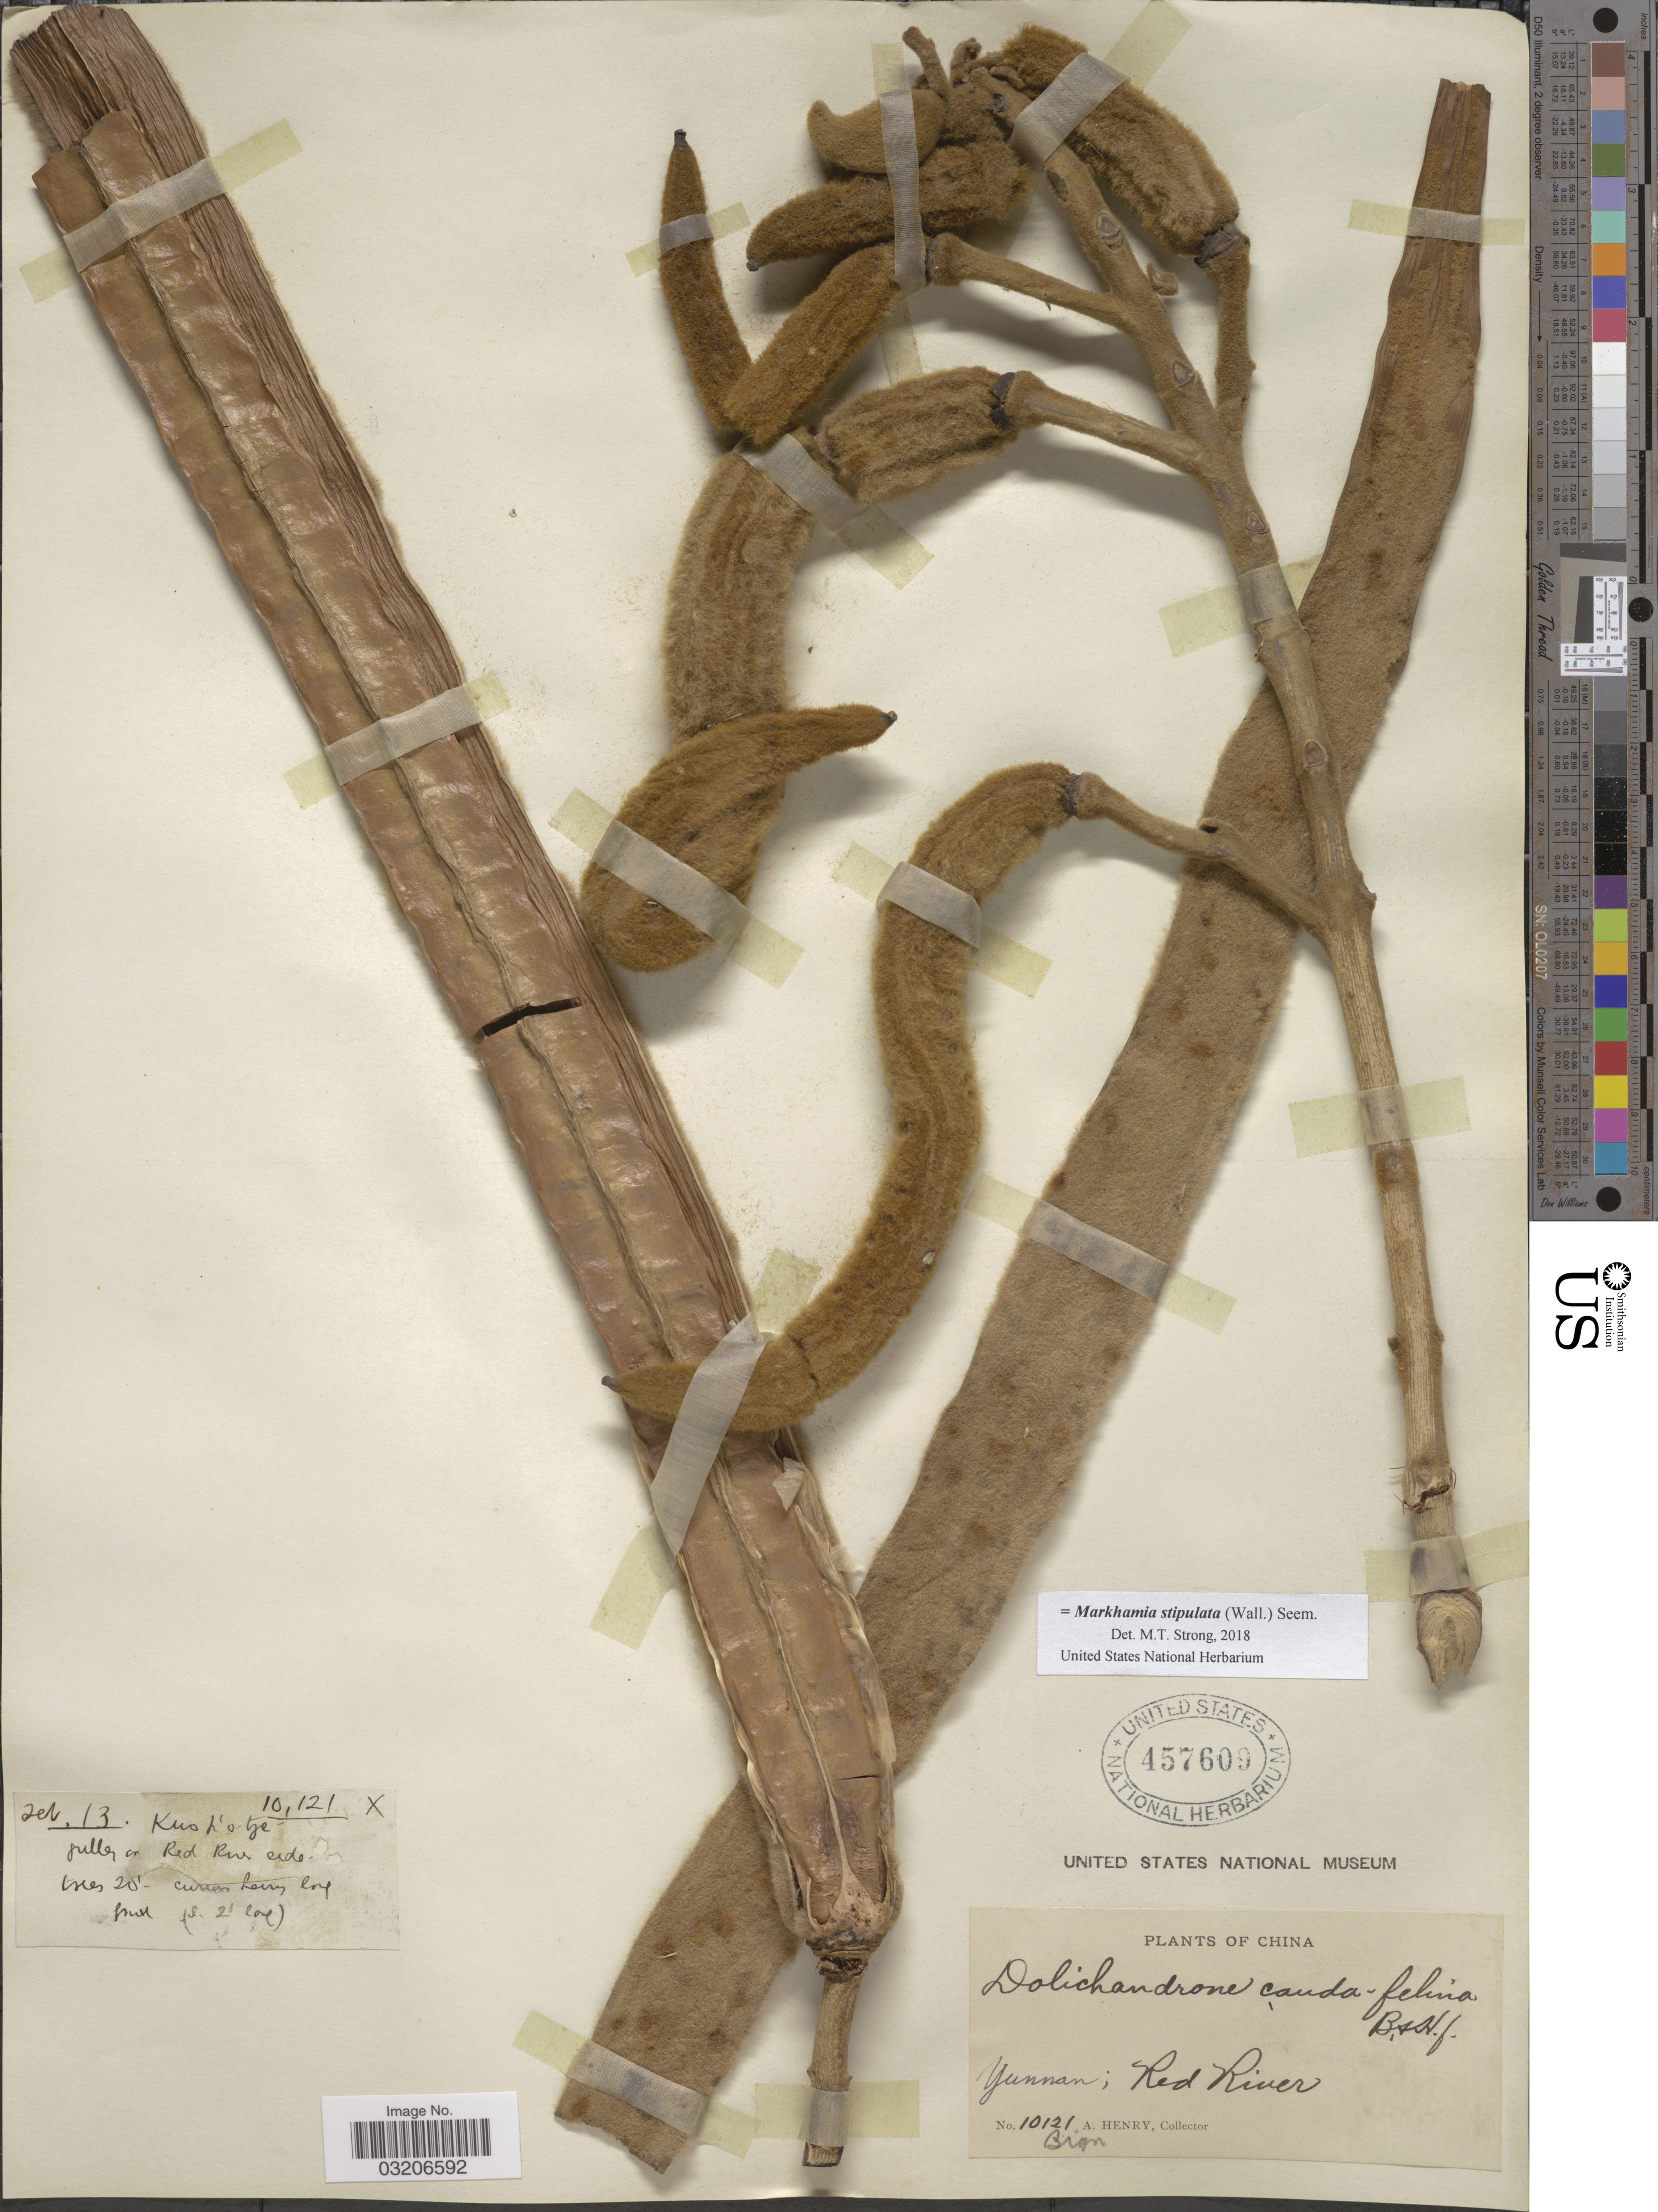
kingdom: Plantae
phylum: Tracheophyta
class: Magnoliopsida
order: Lamiales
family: Bignoniaceae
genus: Markhamia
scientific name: Markhamia stipulata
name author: (Wall.) Seem.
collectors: A. Henry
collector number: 10121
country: China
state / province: Yunnan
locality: Red River.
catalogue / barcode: US 457609